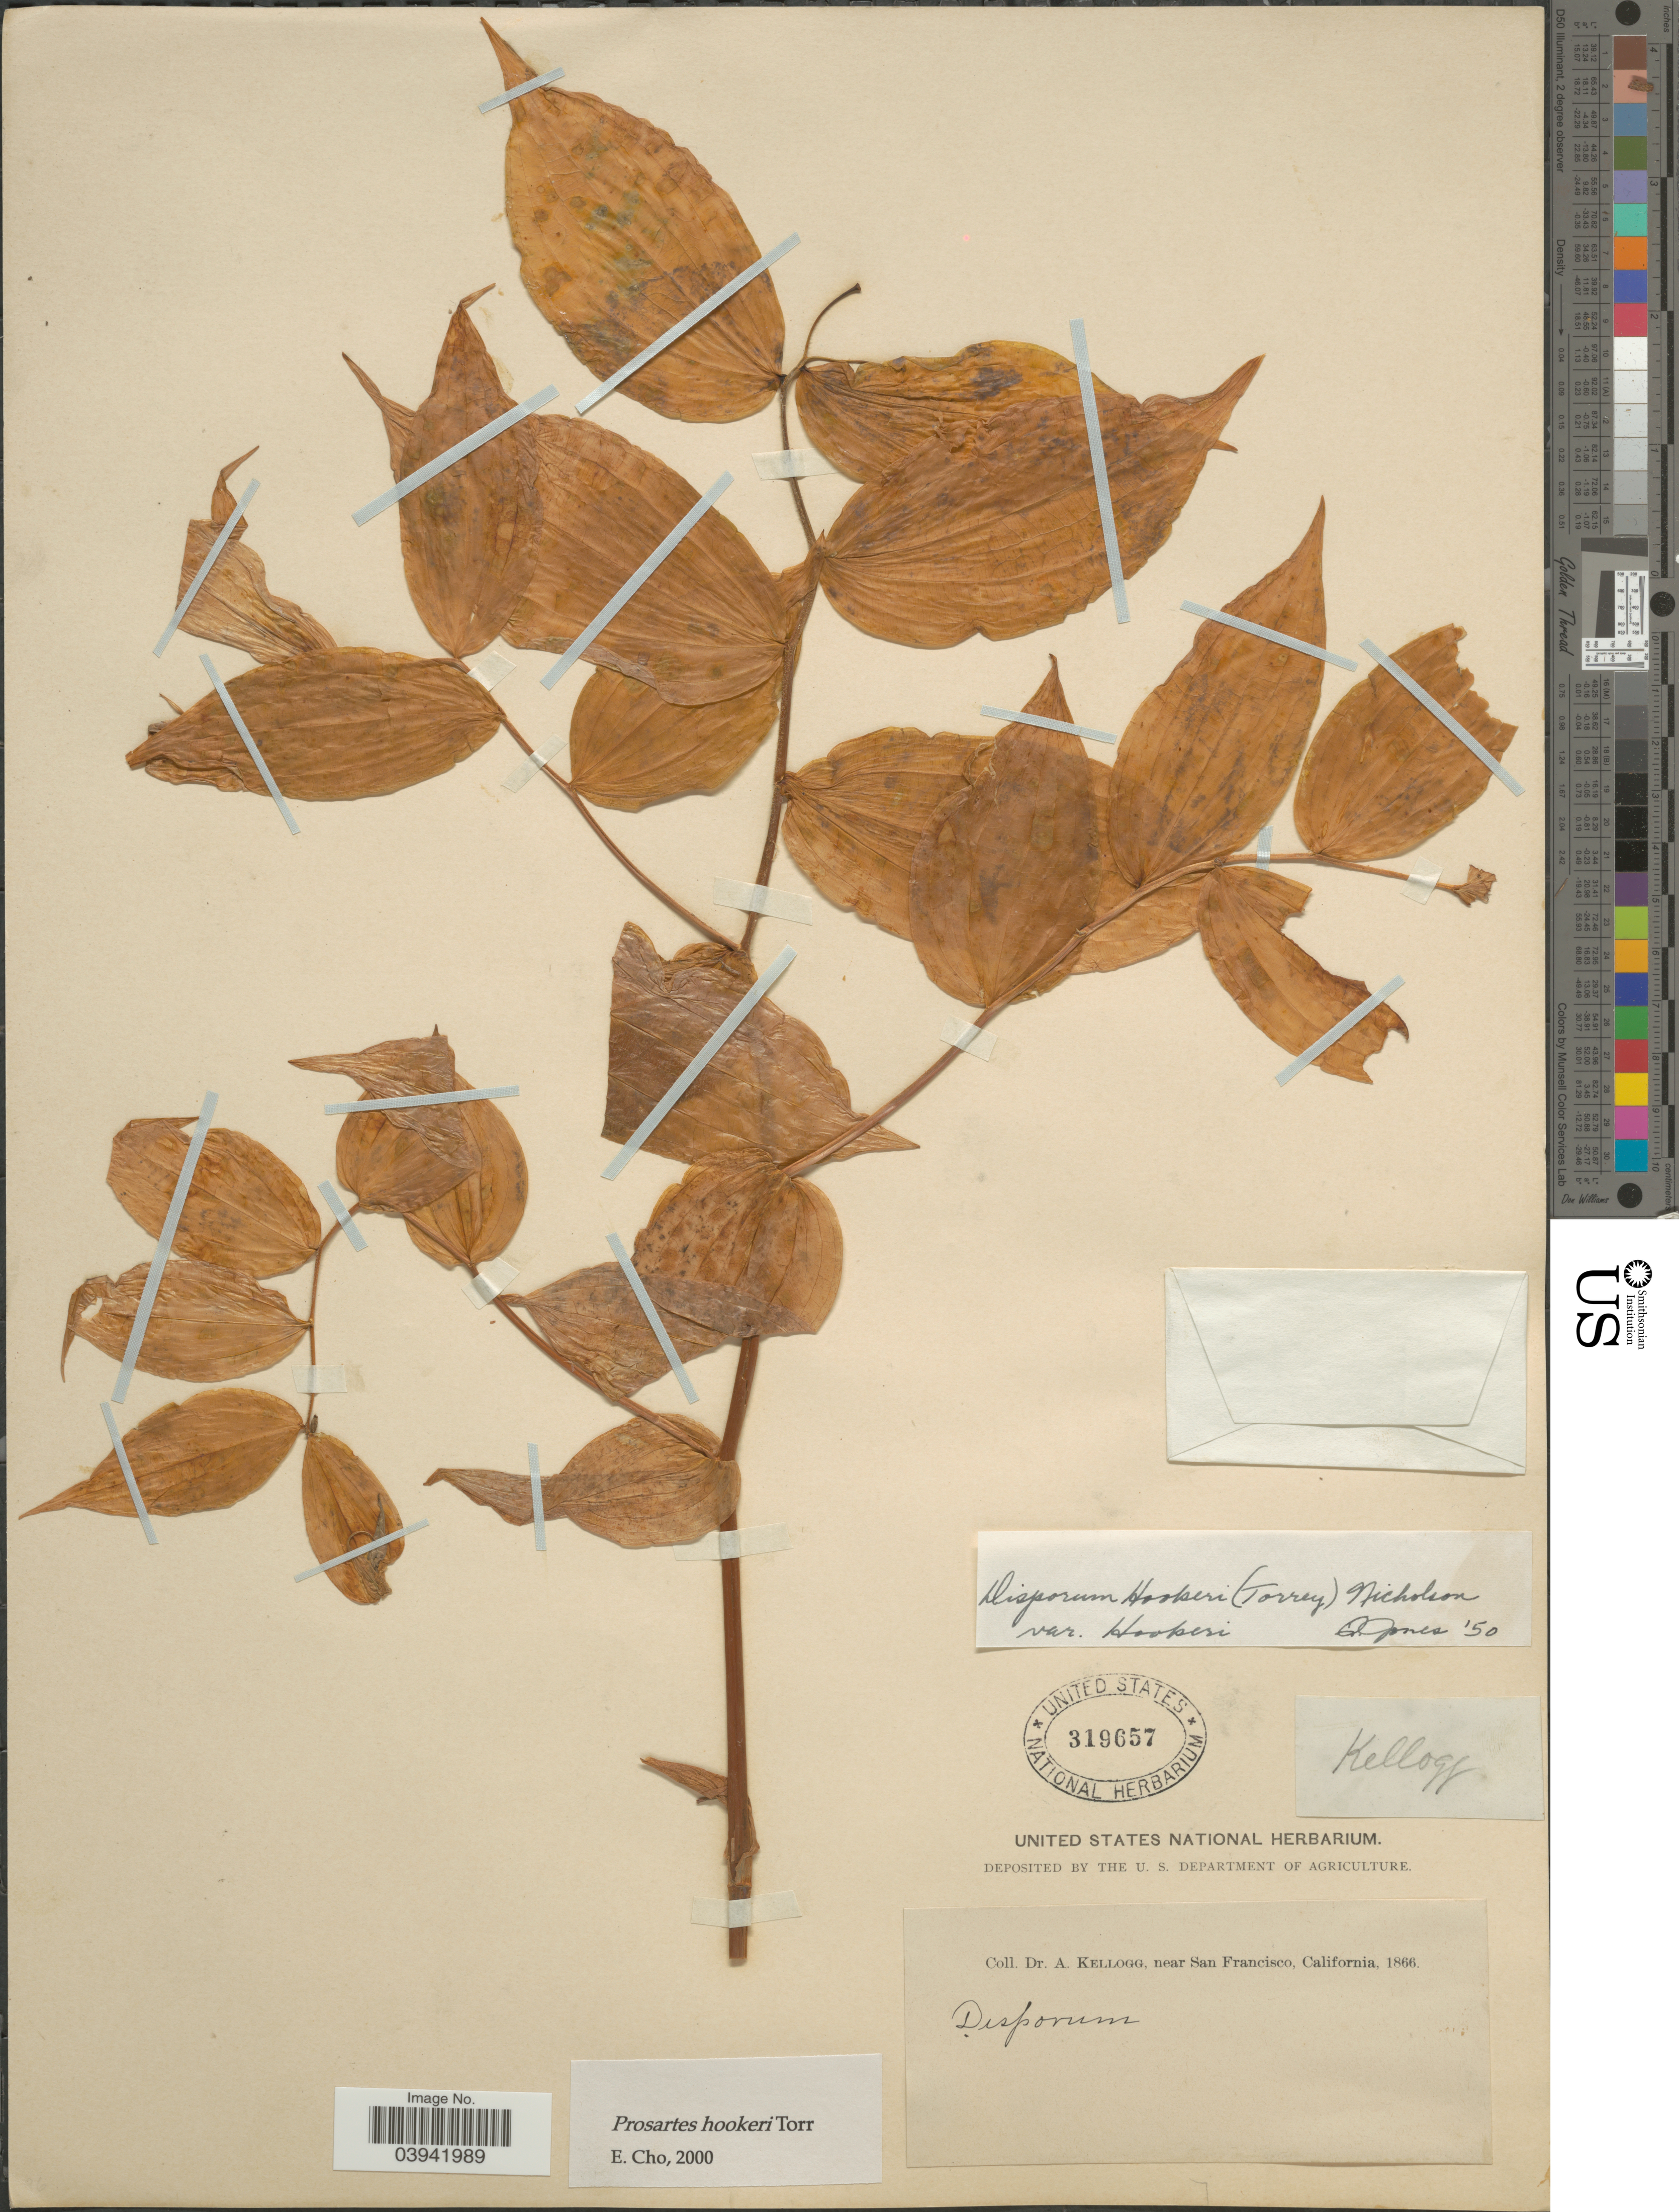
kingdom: Plantae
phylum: Tracheophyta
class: Liliopsida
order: Liliales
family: Liliaceae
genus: Prosartes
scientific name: Prosartes hookeri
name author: Torr.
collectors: A. Kellogg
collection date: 1866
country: United States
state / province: California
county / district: San Francisco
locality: Near San Francisco.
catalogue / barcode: US 319657